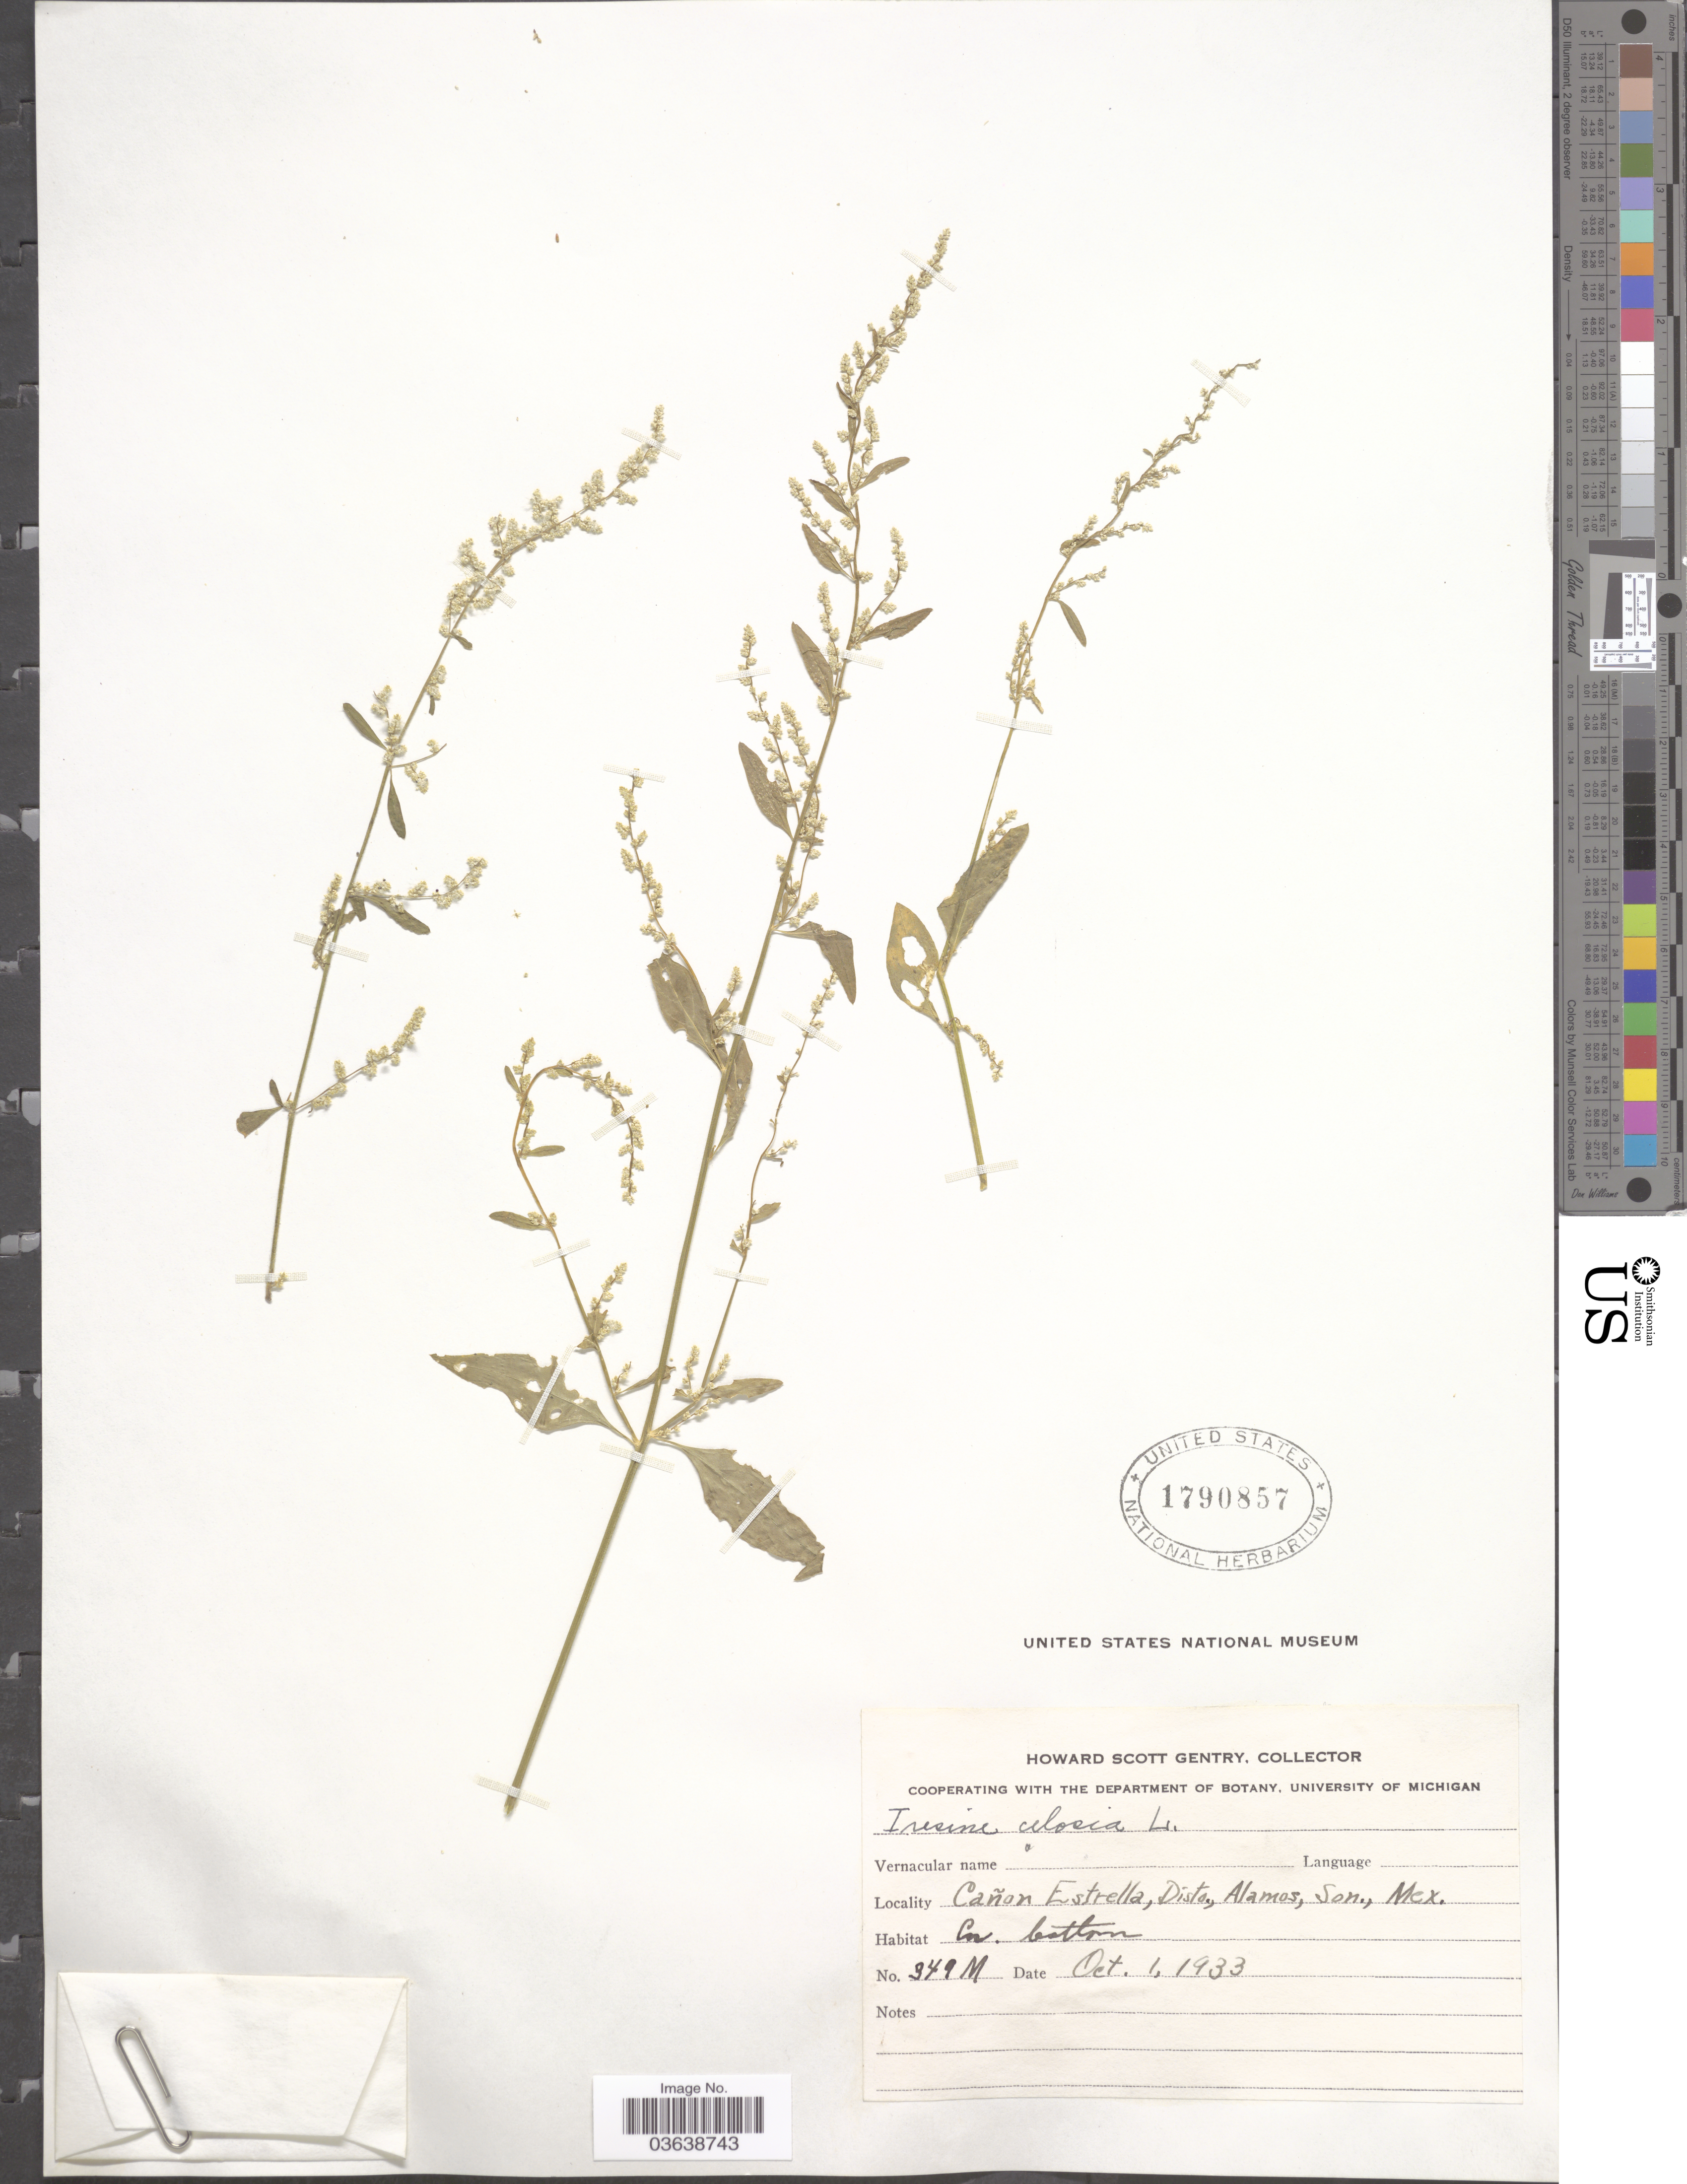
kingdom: Plantae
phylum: Tracheophyta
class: Magnoliopsida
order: Caryophyllales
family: Amaranthaceae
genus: Iresine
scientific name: Iresine celosia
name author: L.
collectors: H. S. Gentry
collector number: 349M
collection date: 1933-10-01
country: Mexico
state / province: Sonora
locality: Cañon Estrella, Disto., Alamos.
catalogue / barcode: US 1790857